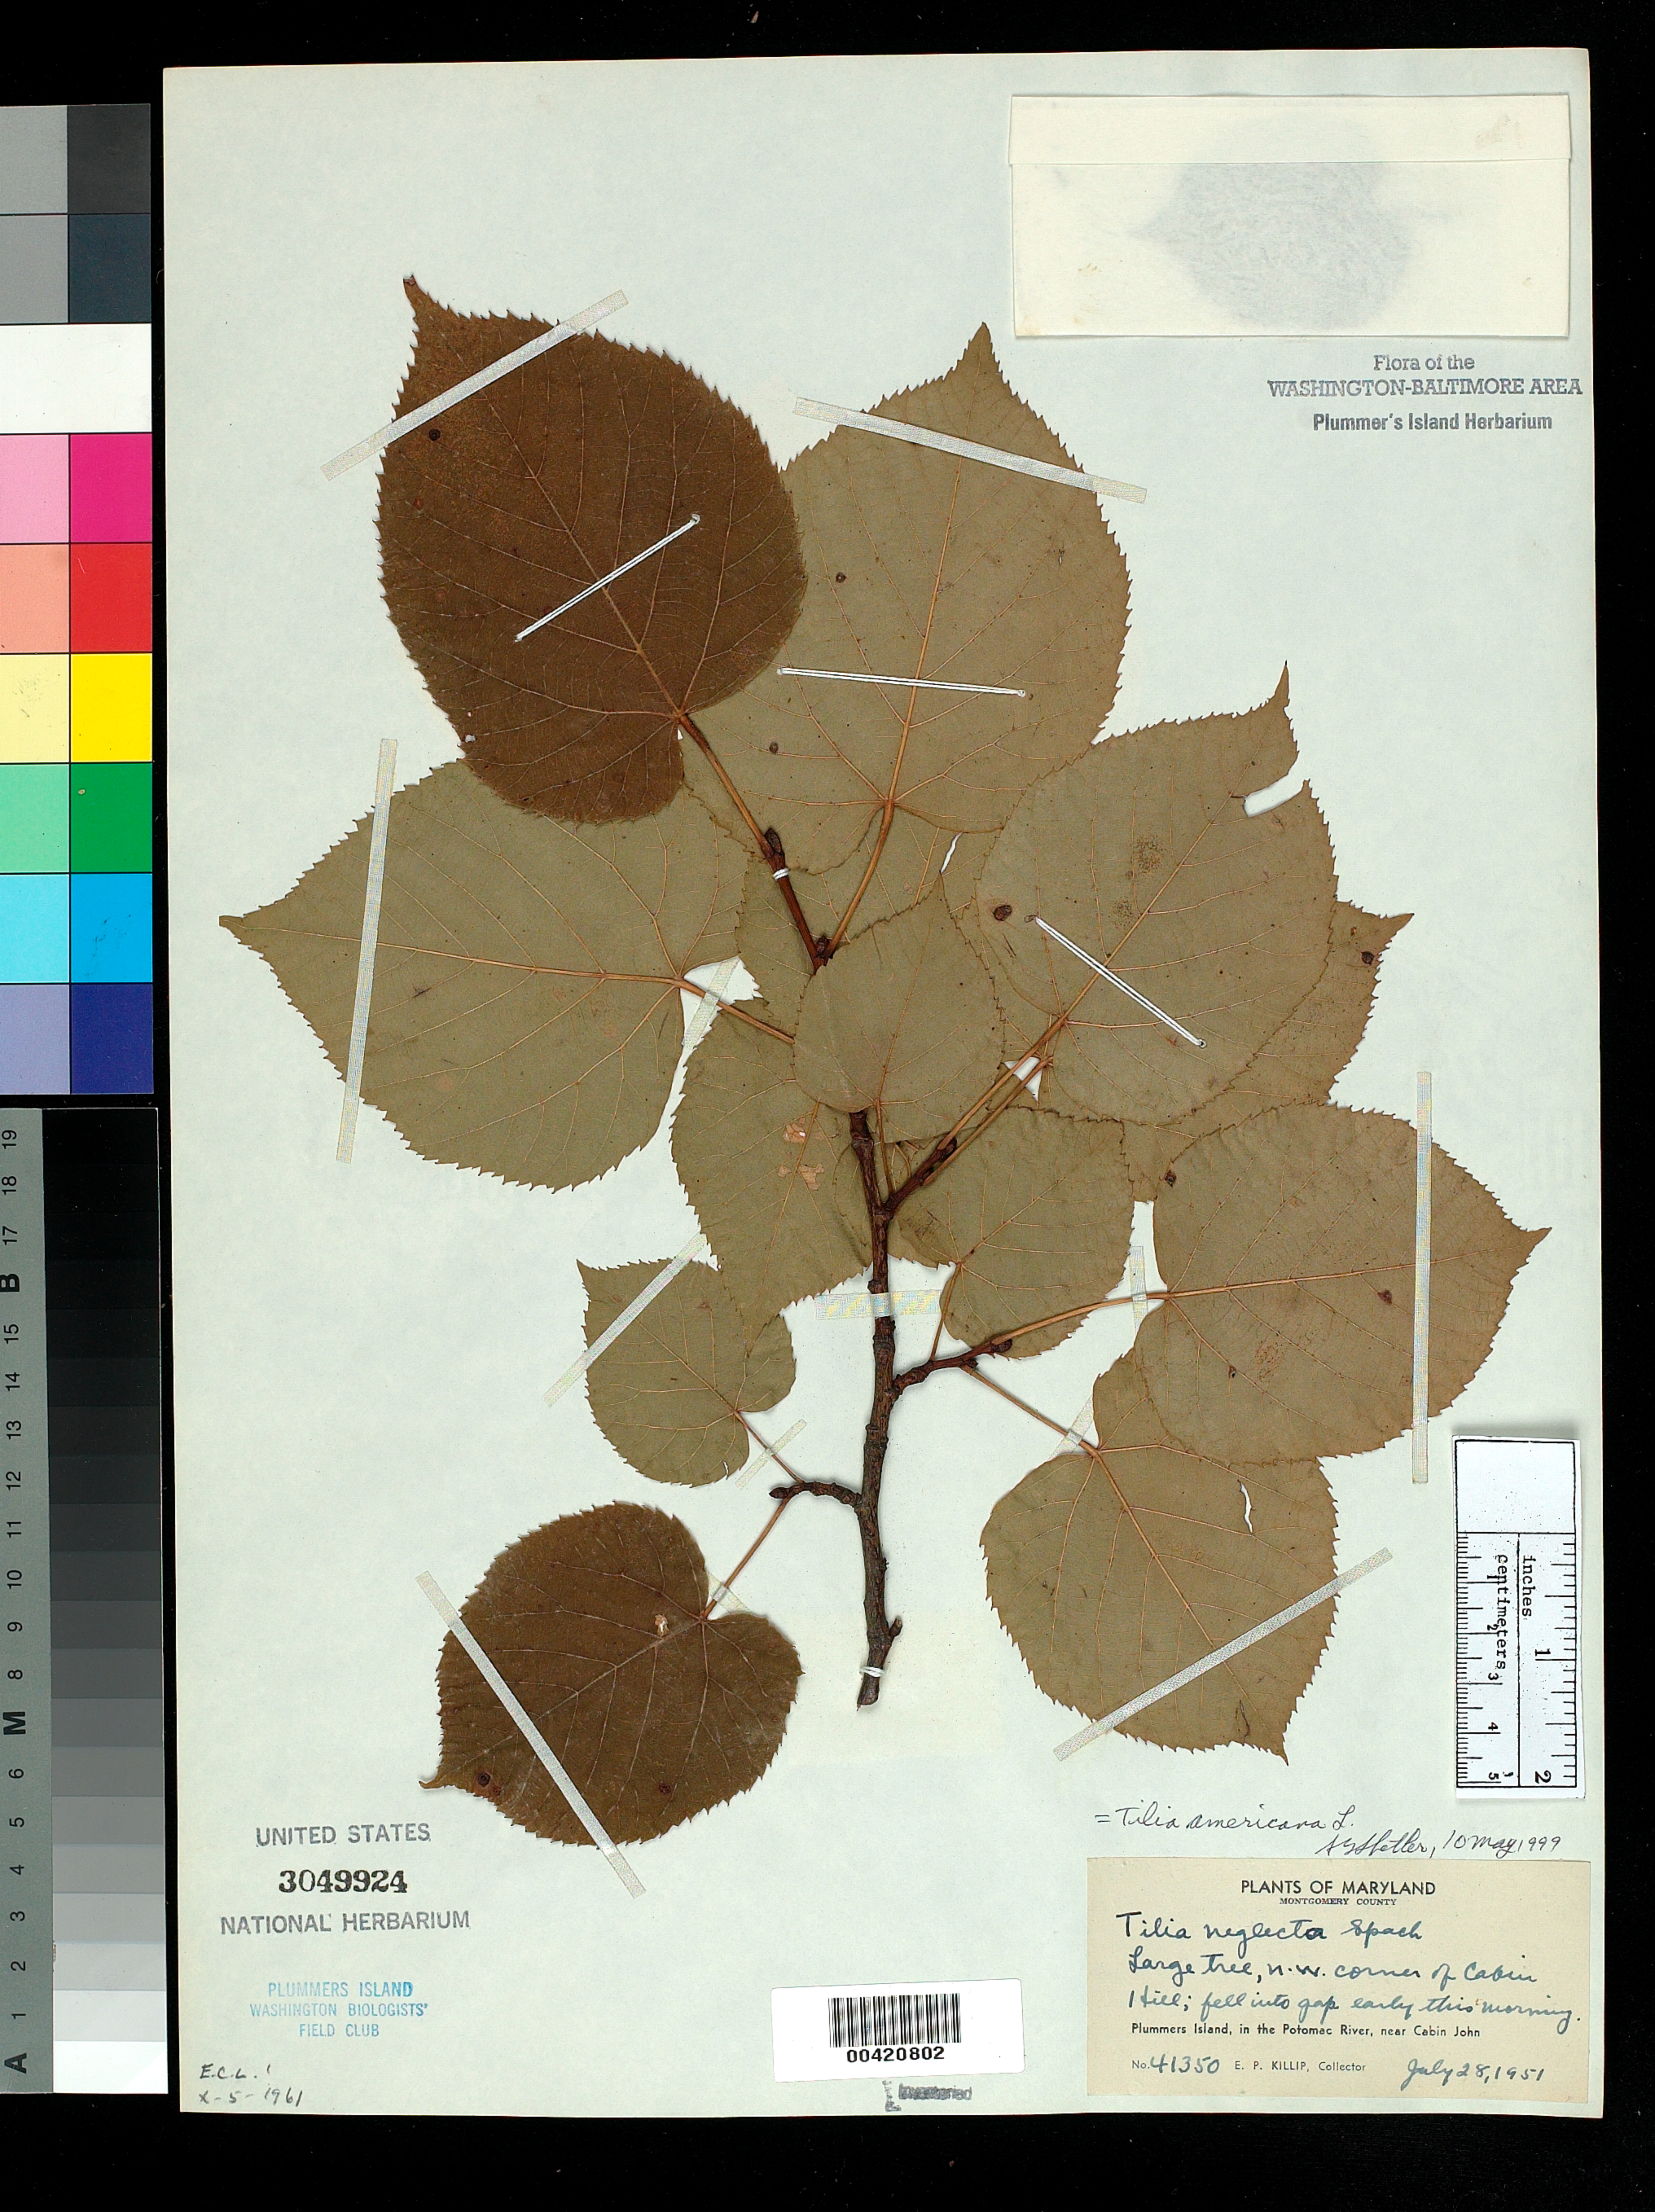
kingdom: Plantae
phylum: Tracheophyta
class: Magnoliopsida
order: Malvales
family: Malvaceae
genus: Tilia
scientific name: Tilia americana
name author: L.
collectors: E. P. Killip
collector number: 41350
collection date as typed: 28 Jul 1951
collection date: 1951-07-28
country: United States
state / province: Maryland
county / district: Montgomery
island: Plummers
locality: Plummer's Island, NW Corner of Cabin Hill C. & O. Canal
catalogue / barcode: US 3049924